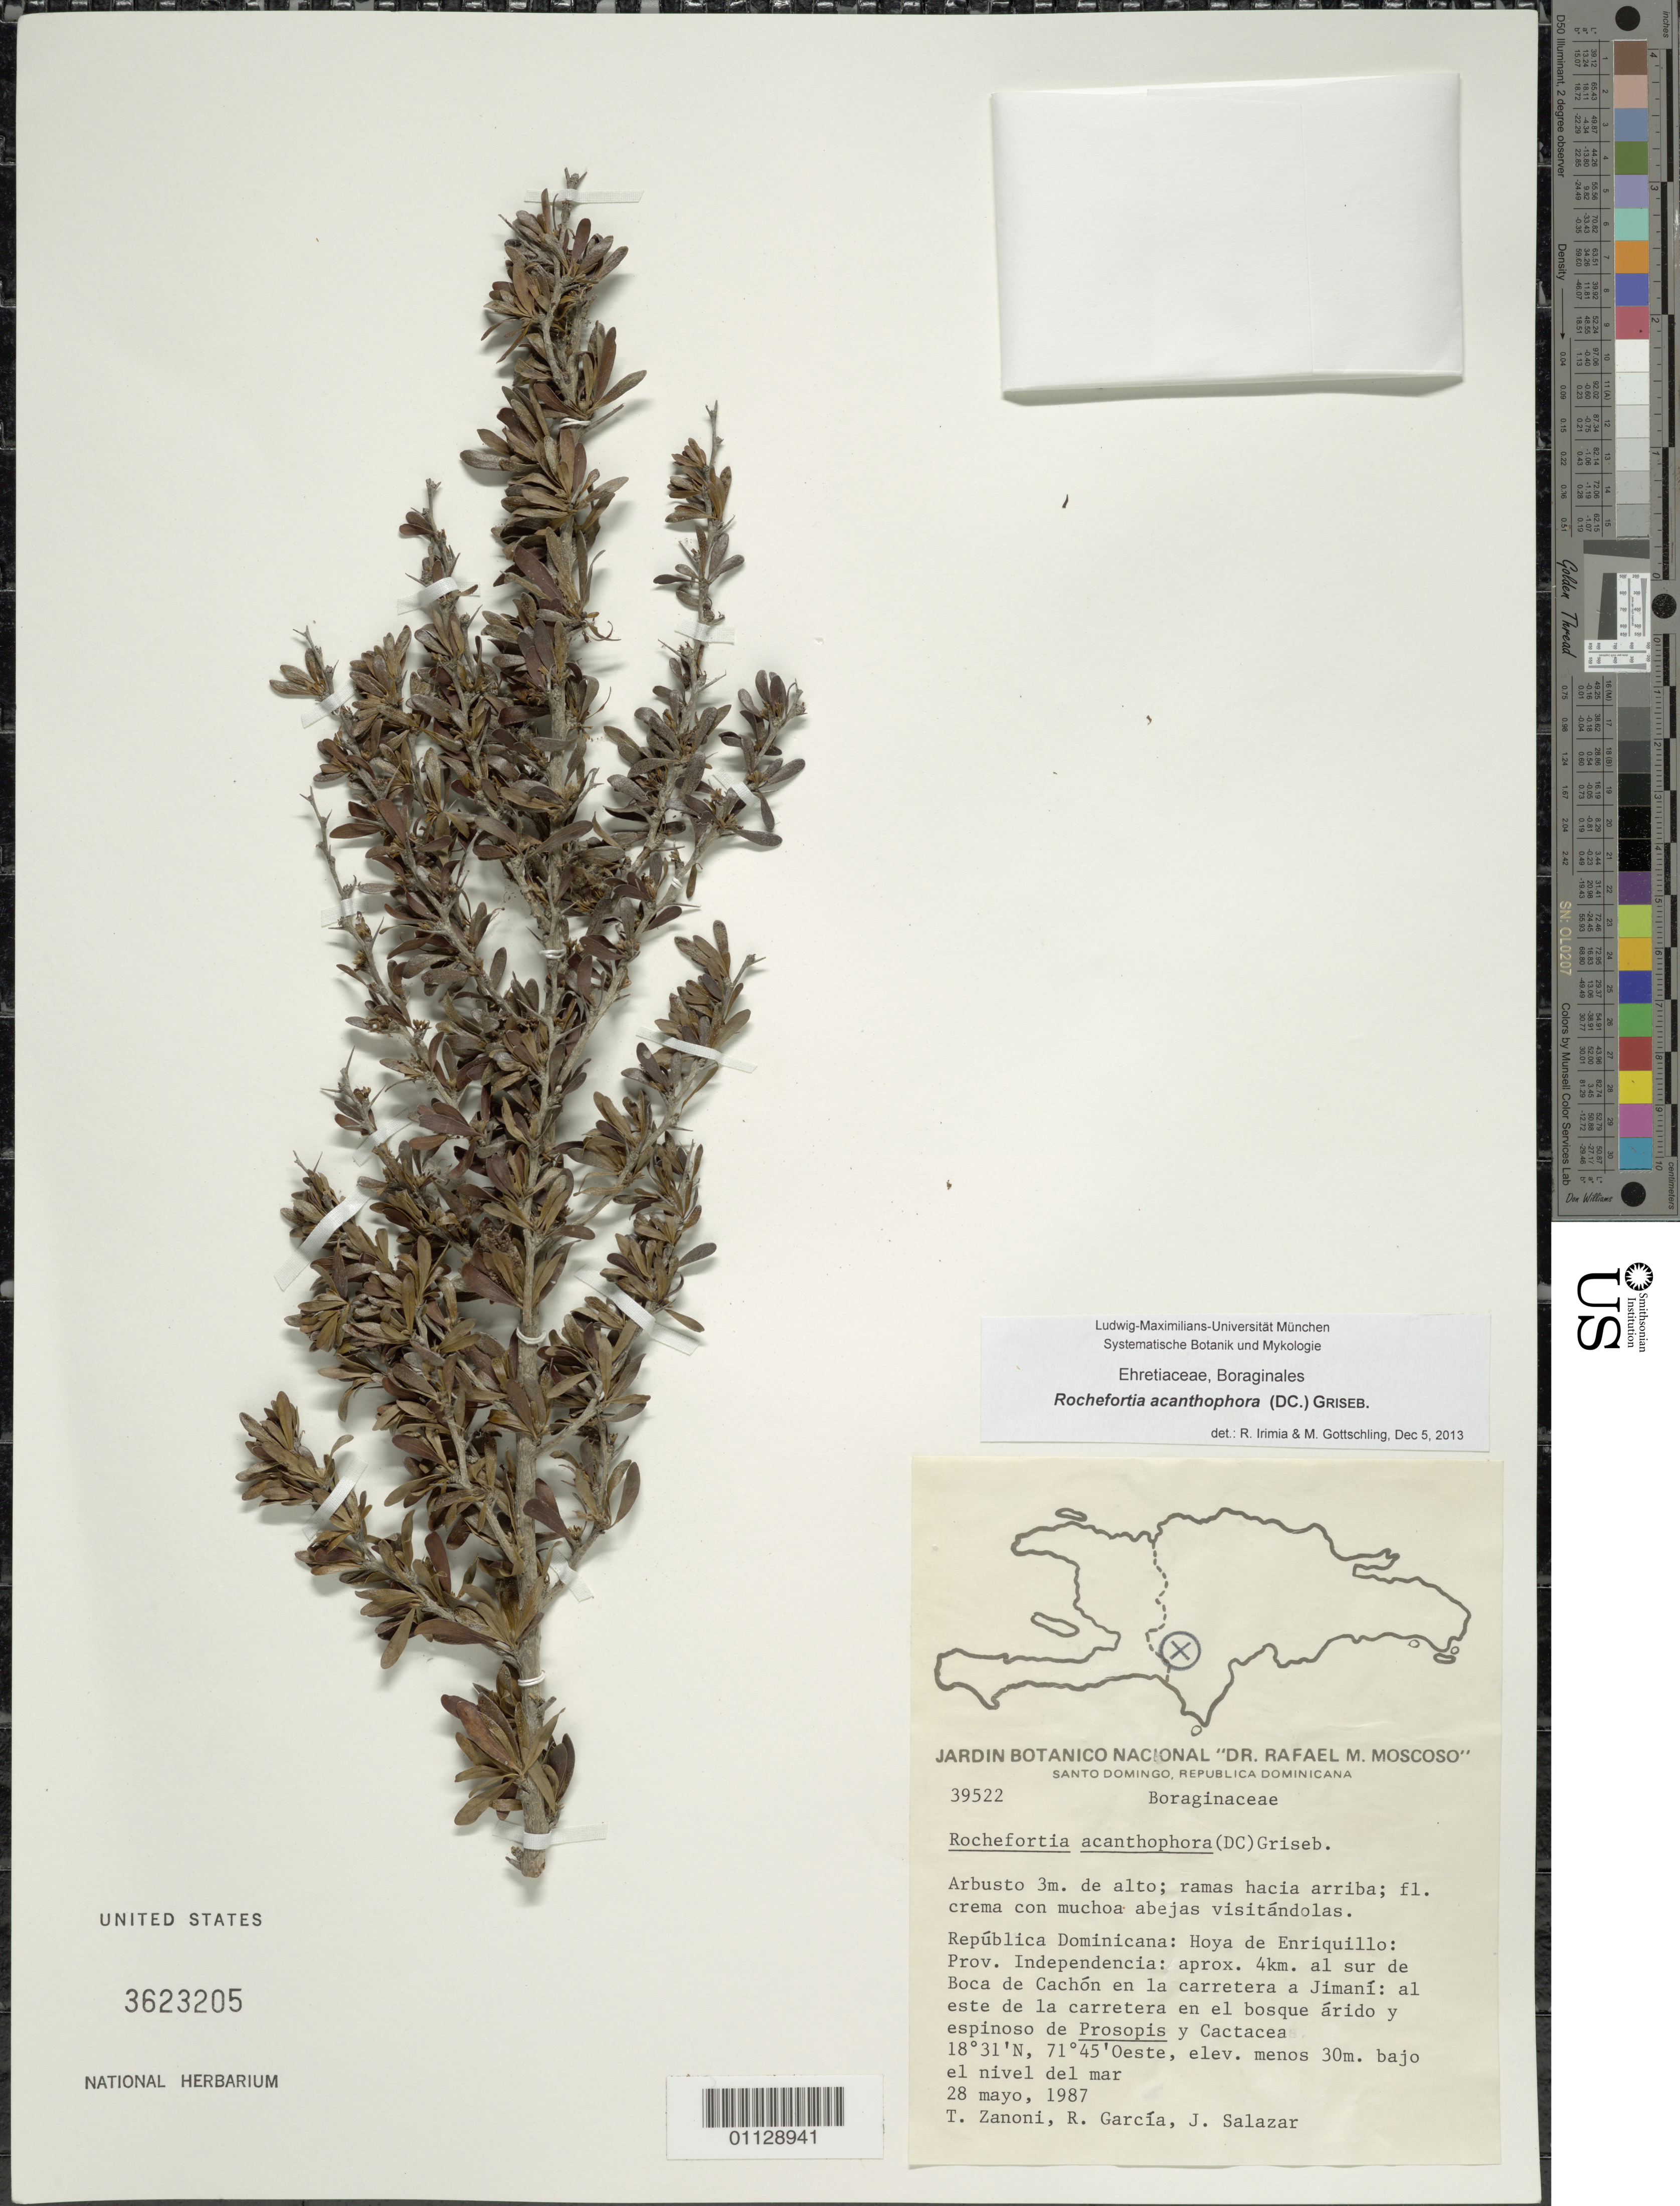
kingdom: Plantae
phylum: Tracheophyta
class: Magnoliopsida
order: Boraginales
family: Ehretiaceae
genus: Rochefortia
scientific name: Rochefortia acanthophora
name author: (DC.) Griseb.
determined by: Irimia, R.; Gottschling, M.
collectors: T. A. Zanoni, R. G. García & -. Salazar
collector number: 39522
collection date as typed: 28 May 1987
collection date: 1987-05-28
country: Dominican Republic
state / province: Santo Domingo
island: Hispaniola I.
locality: Hoya de Enriquillo; Prov. Independencia: appro. 4 km. al sur de Boca de Cachon en la carretera a Jimani; al este de la carretra en el bosque arido y espinoso de Prosopis y Cactacea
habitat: Al este de la carretera en el bosque árido y espinoso de Prosopis y Cactacea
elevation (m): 30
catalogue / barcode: US 3623205